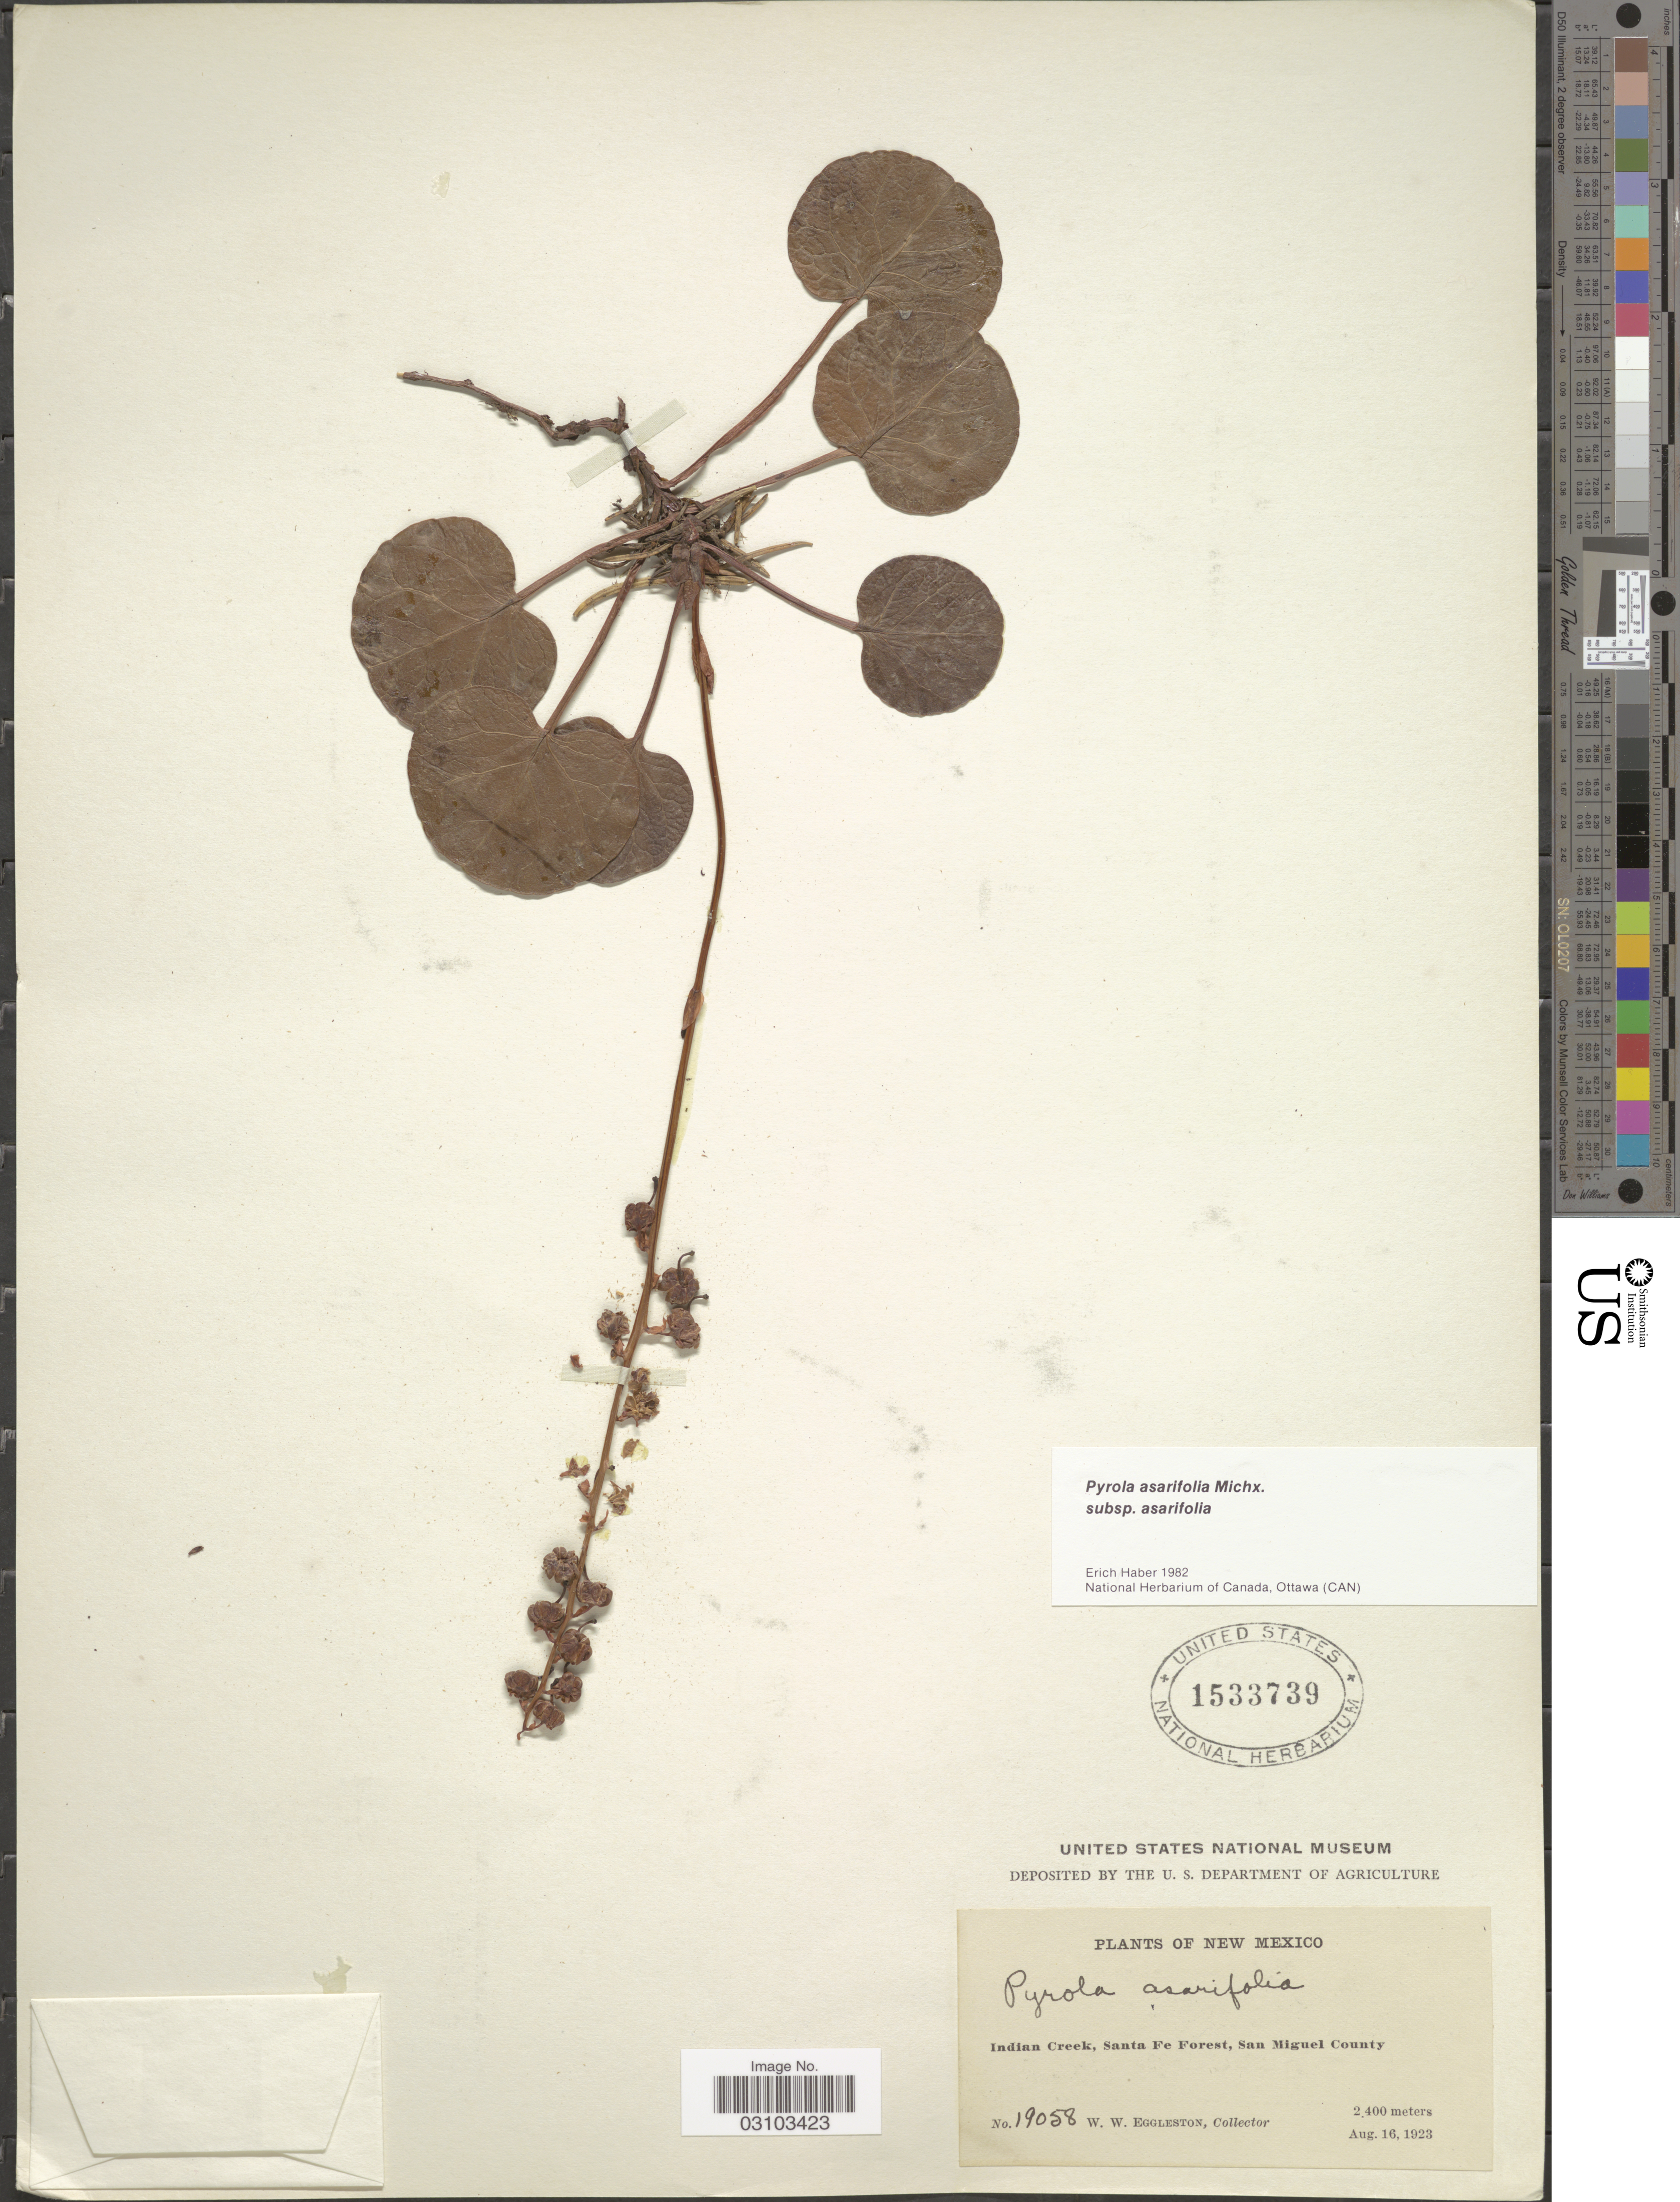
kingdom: Plantae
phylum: Tracheophyta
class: Magnoliopsida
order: Ericales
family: Ericaceae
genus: Pyrola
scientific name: Pyrola asarifolia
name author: Michx.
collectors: W. W. Eggleston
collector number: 19058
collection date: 1923-08-16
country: United States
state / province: New Mexico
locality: Indian Creek, Santa Fe Forest, San Miguel County.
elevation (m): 2400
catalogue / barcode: US 1533739